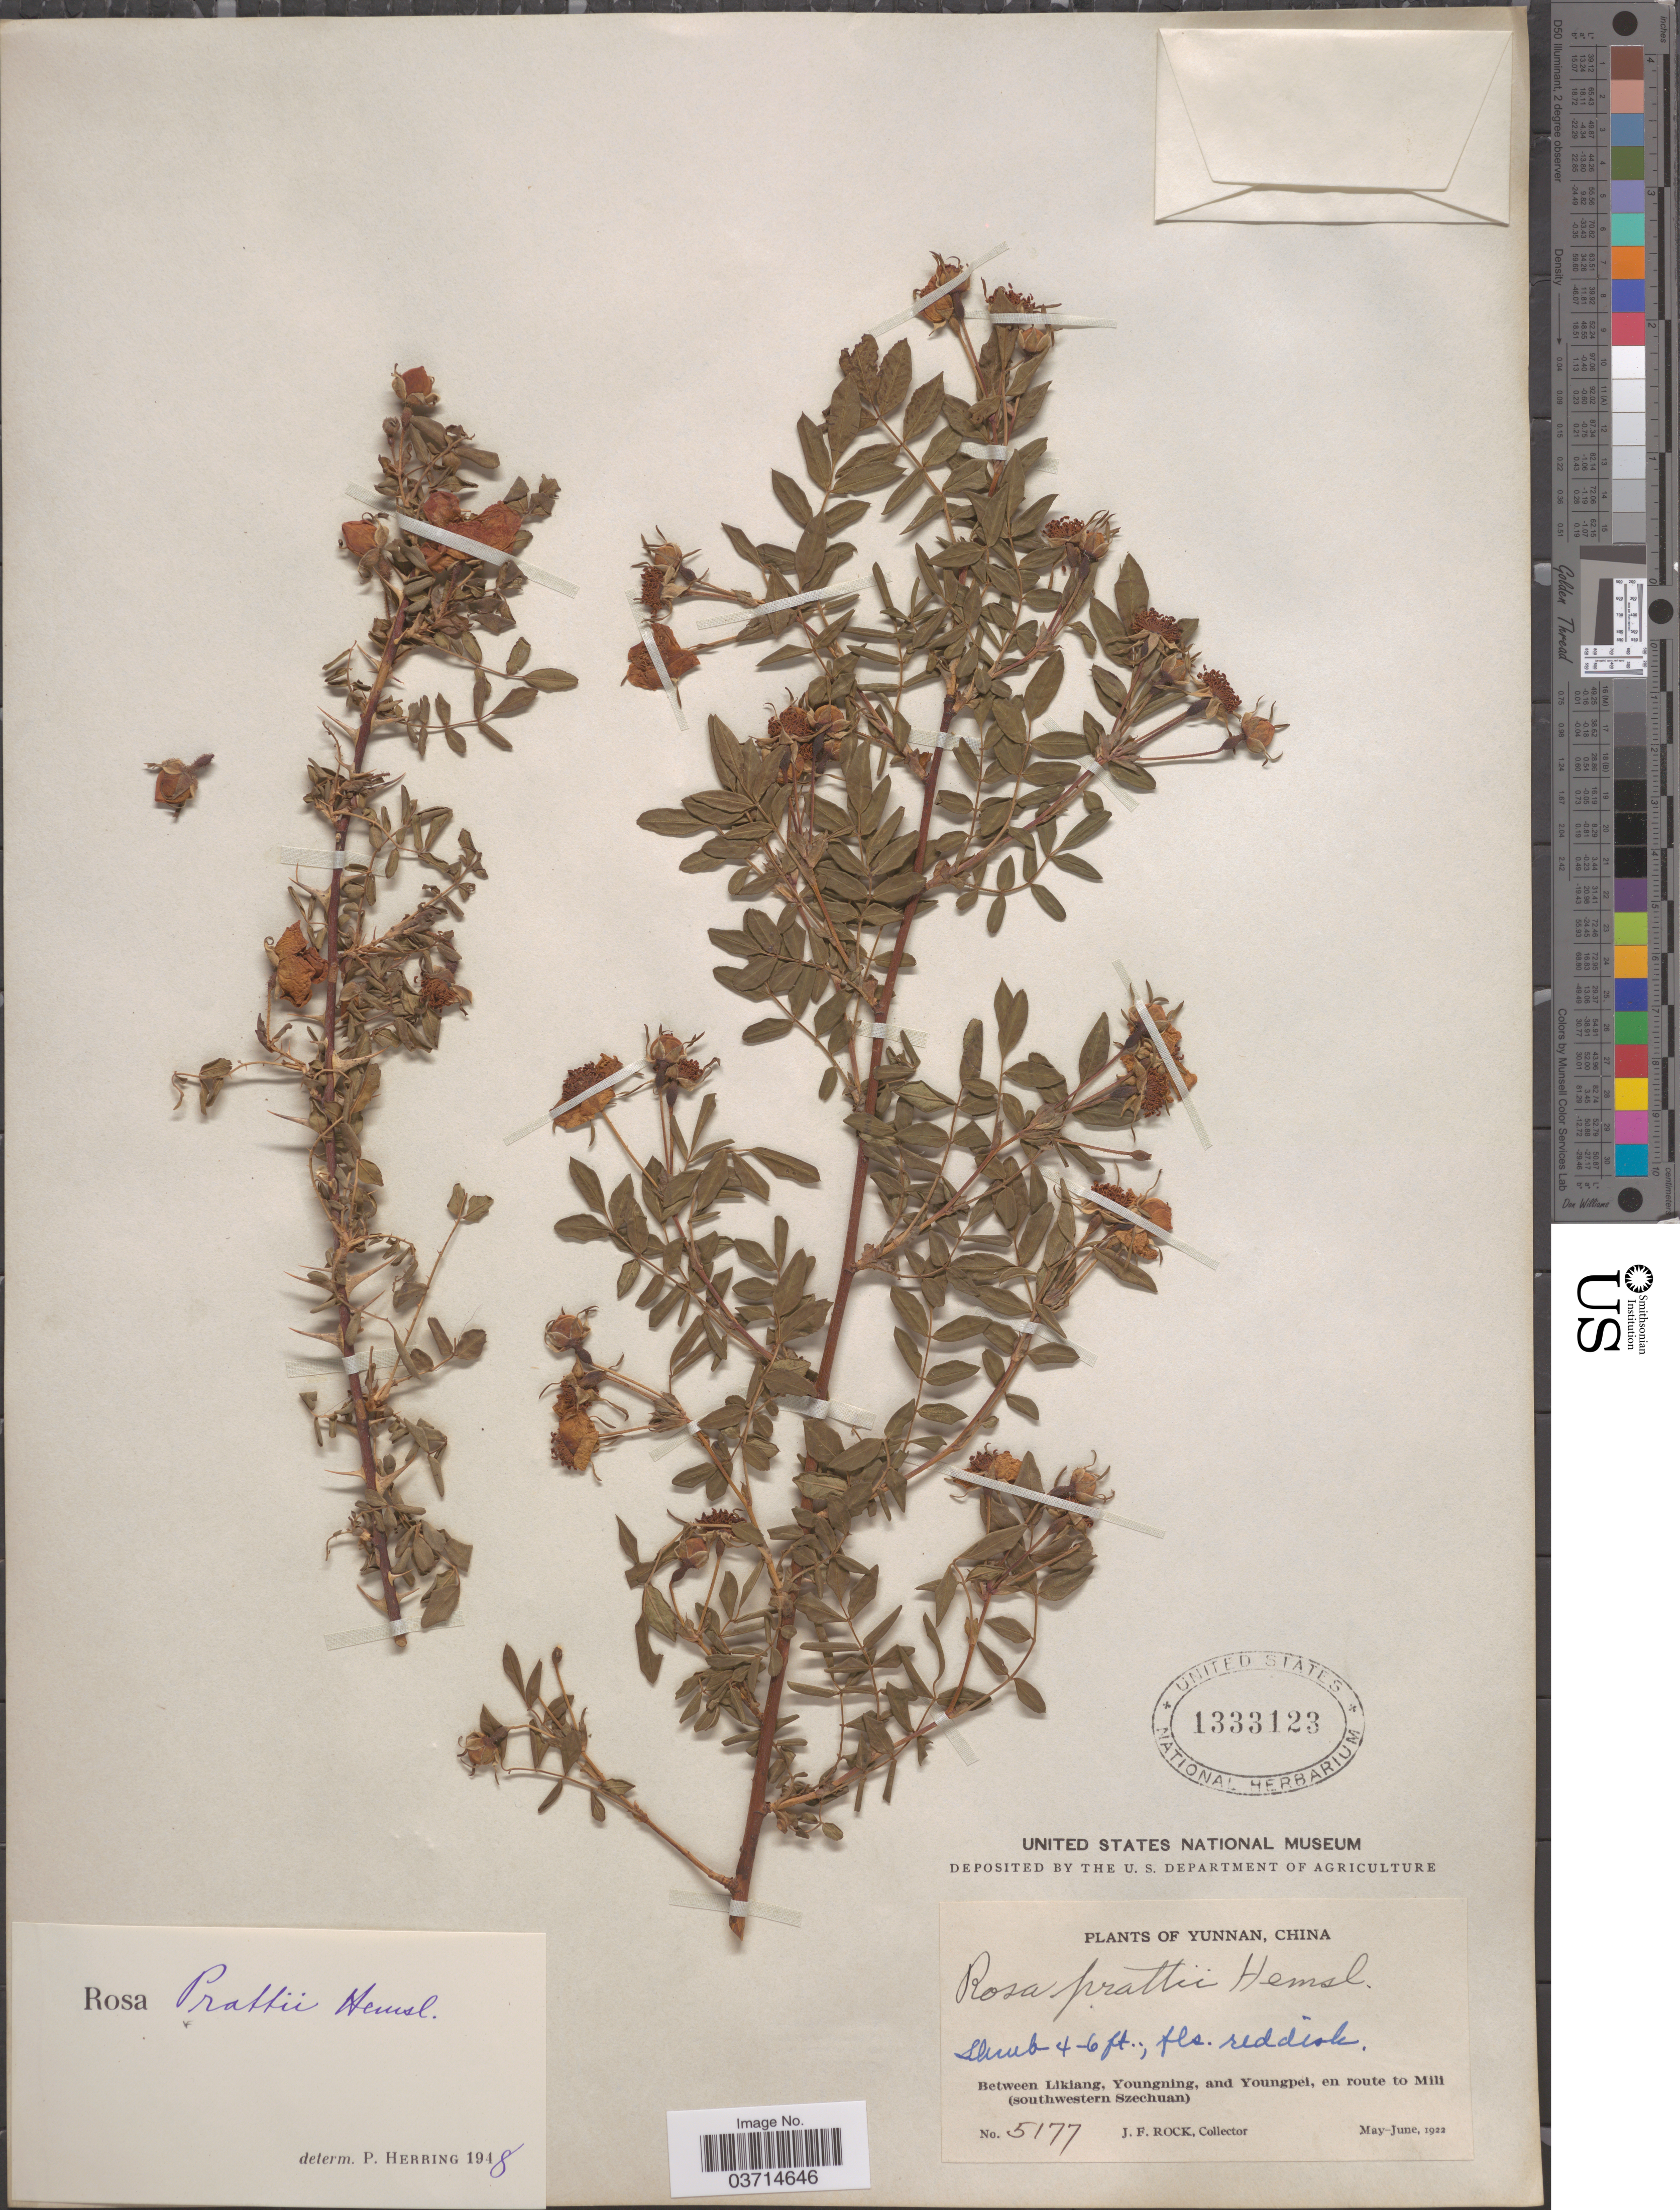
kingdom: Plantae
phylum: Tracheophyta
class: Magnoliopsida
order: Rosales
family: Rosaceae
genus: Rosa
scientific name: Rosa prattii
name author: Hemsl.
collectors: J. Rock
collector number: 5177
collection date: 1922-05/1922-06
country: China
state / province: Sichuan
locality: Between Likiang, Youngning, and Youngpei, en route to Mili (Southwestern Szechuan).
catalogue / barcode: US 1333123